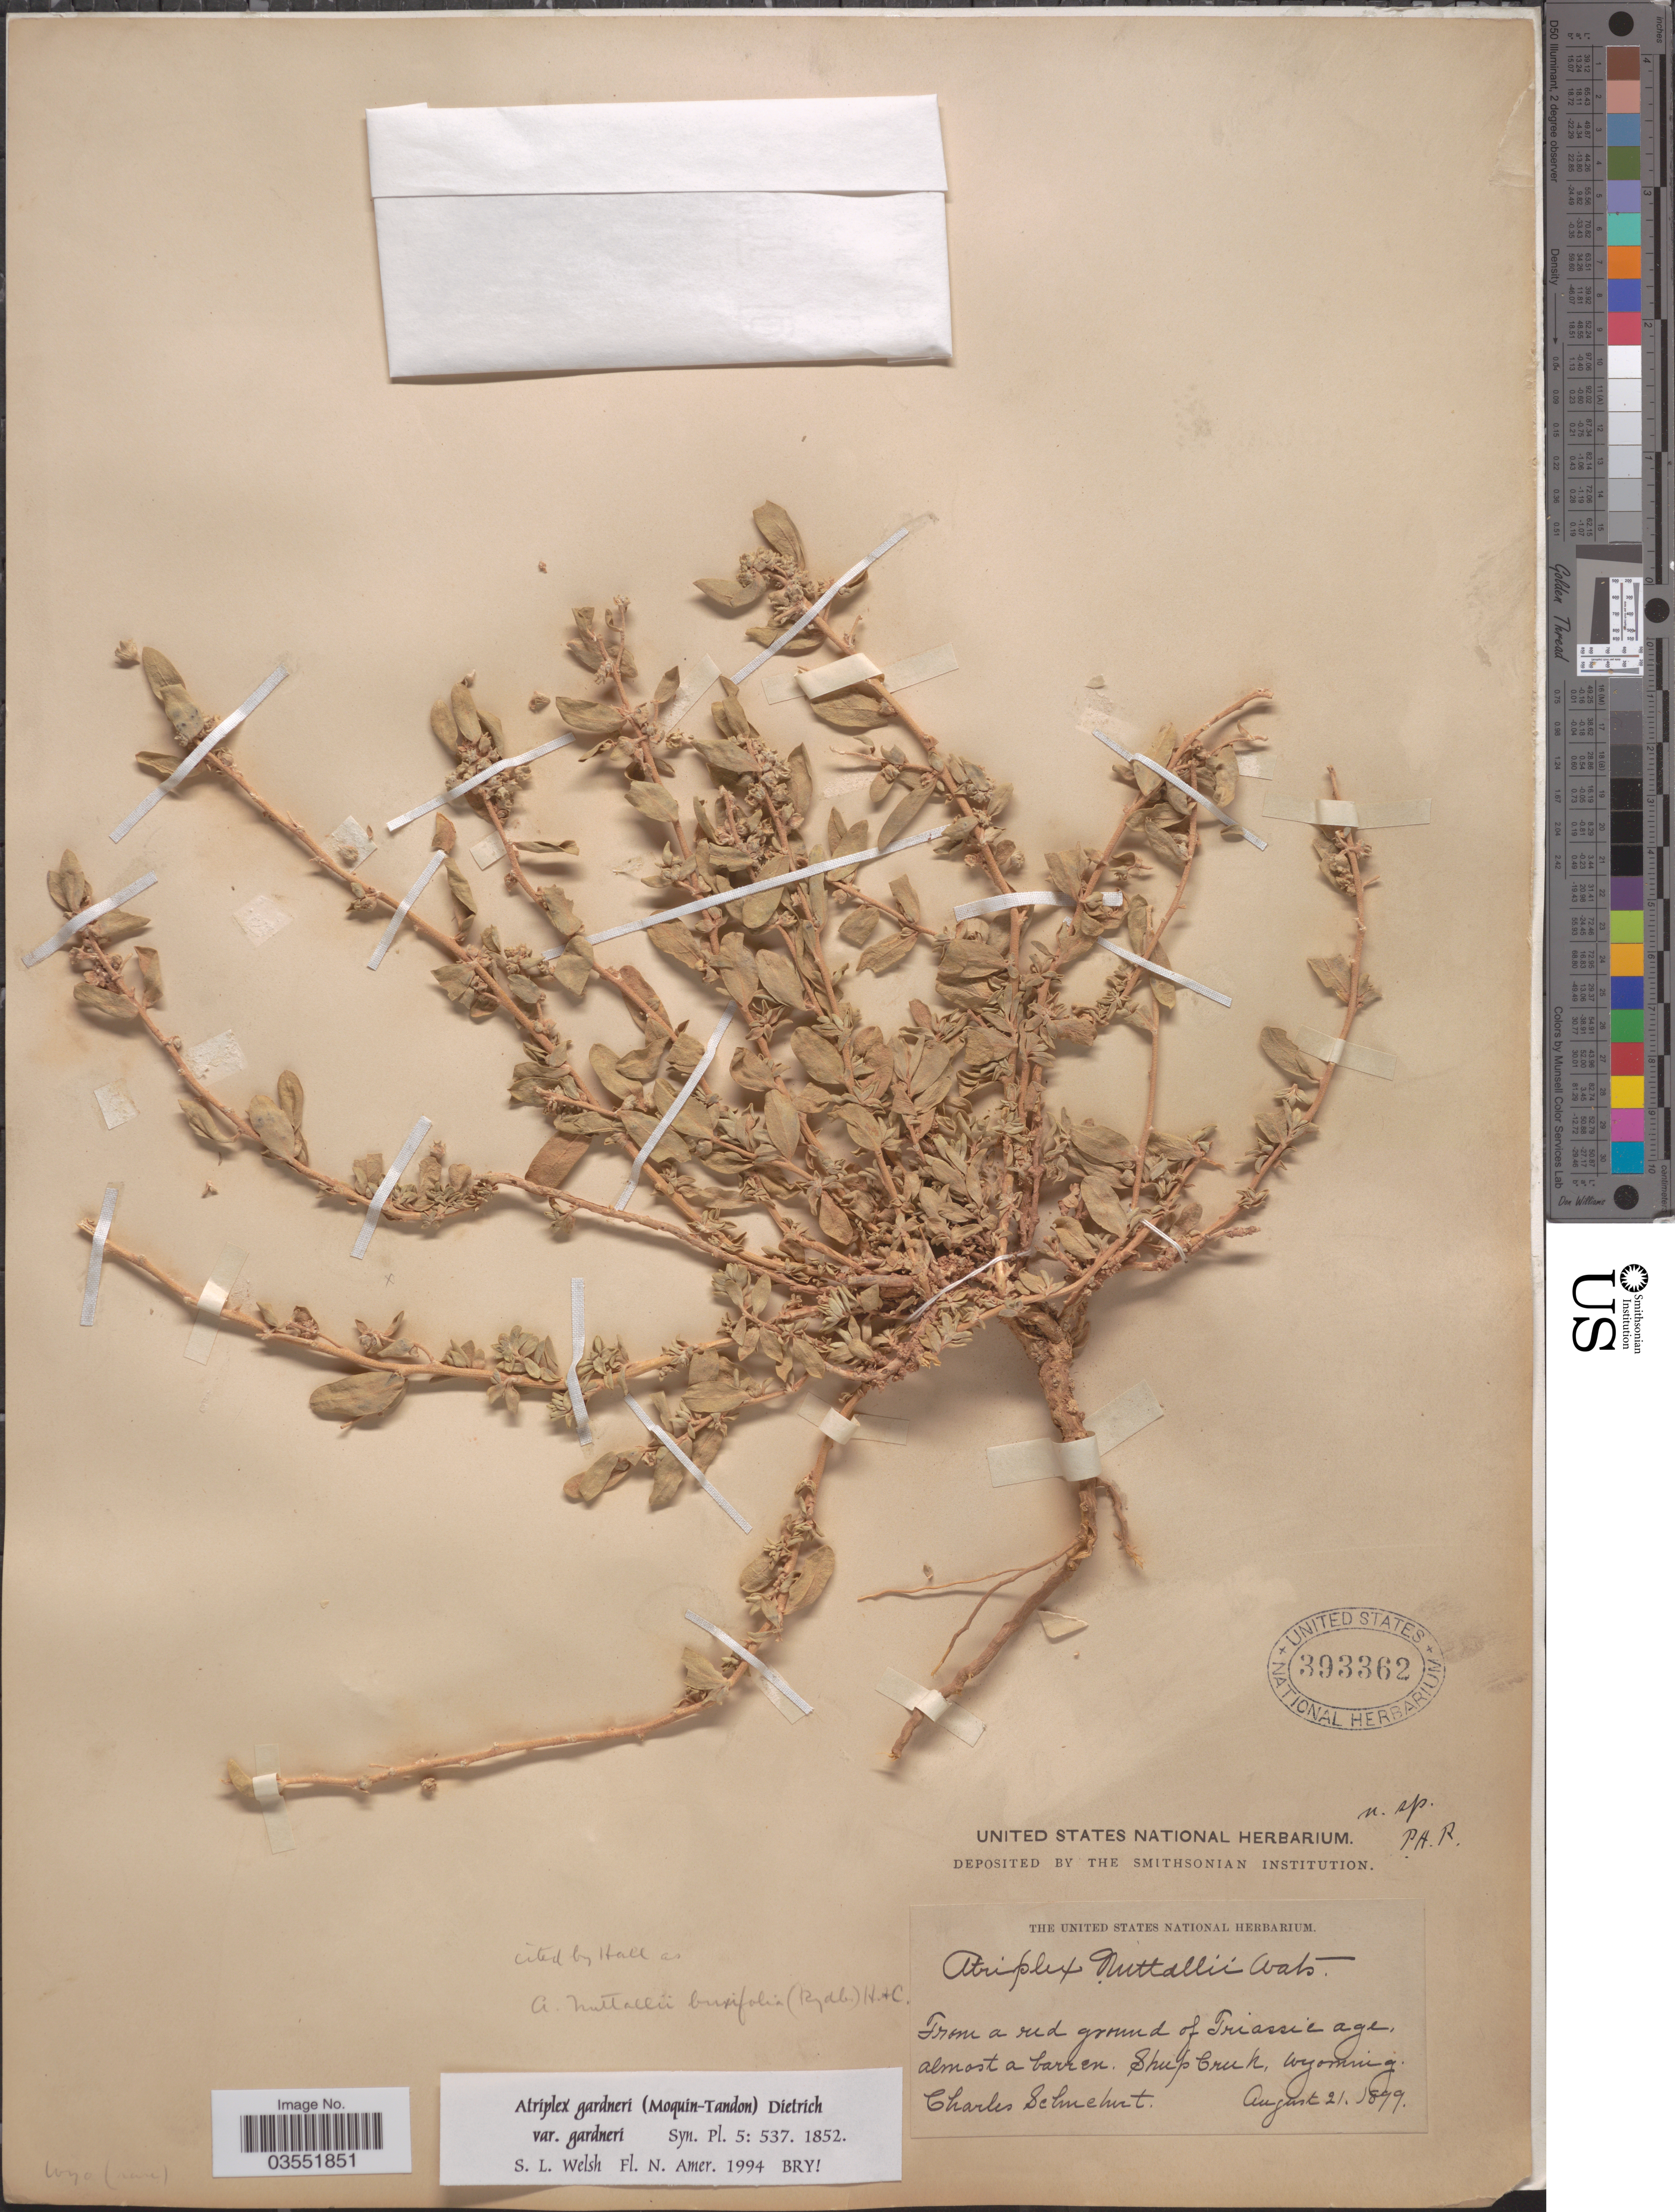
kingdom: Plantae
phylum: Tracheophyta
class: Magnoliopsida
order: Caryophyllales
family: Amaranthaceae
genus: Atriplex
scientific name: Atriplex gardneri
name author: (Moq.) D. Dietr.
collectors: C. Schuchert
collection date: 1899-08-21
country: United States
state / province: Wyoming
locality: Sheep Creek.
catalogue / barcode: US 393362